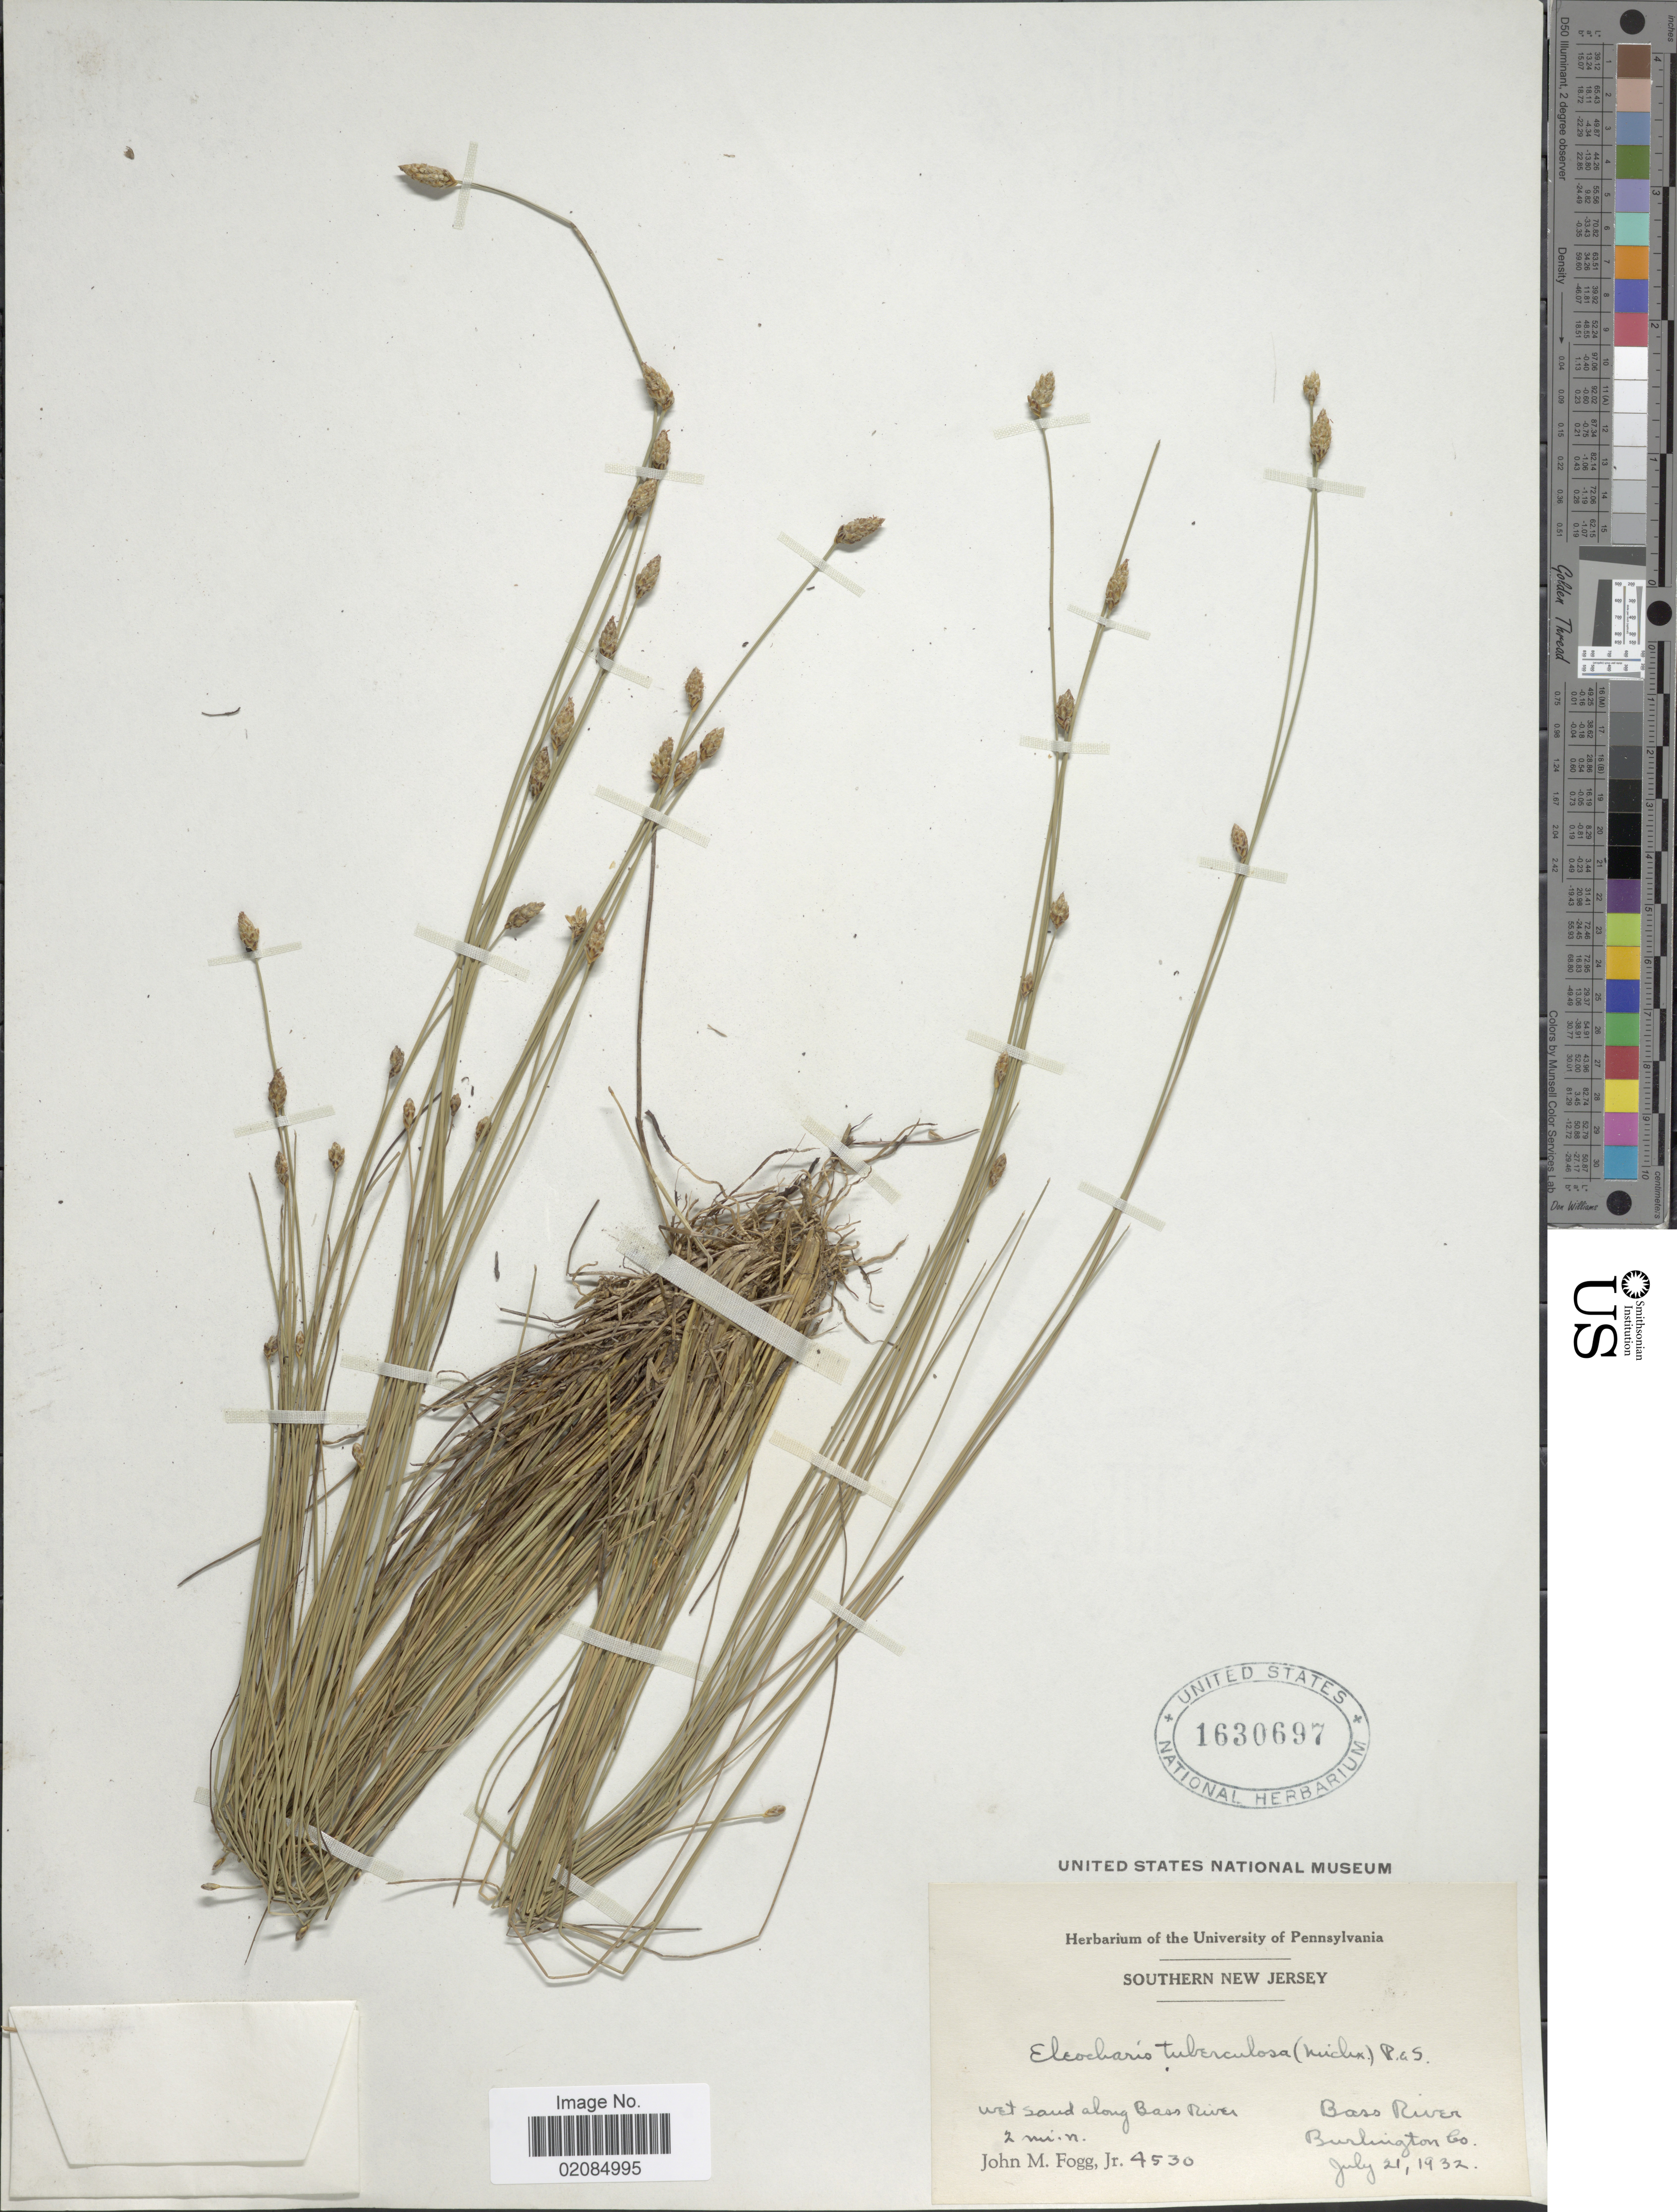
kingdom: Plantae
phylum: Tracheophyta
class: Liliopsida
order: Poales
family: Cyperaceae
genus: Eleocharis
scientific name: Eleocharis tuberculosa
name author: (Michx.) Roem. & Schult.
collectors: J. Fogg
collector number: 4530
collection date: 1932-07-21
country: United States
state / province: New Jersey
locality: Southern New Jersey, wet sand along Bass River, Bass River, 2 mi. n. Burlington Co.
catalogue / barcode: US 1630697